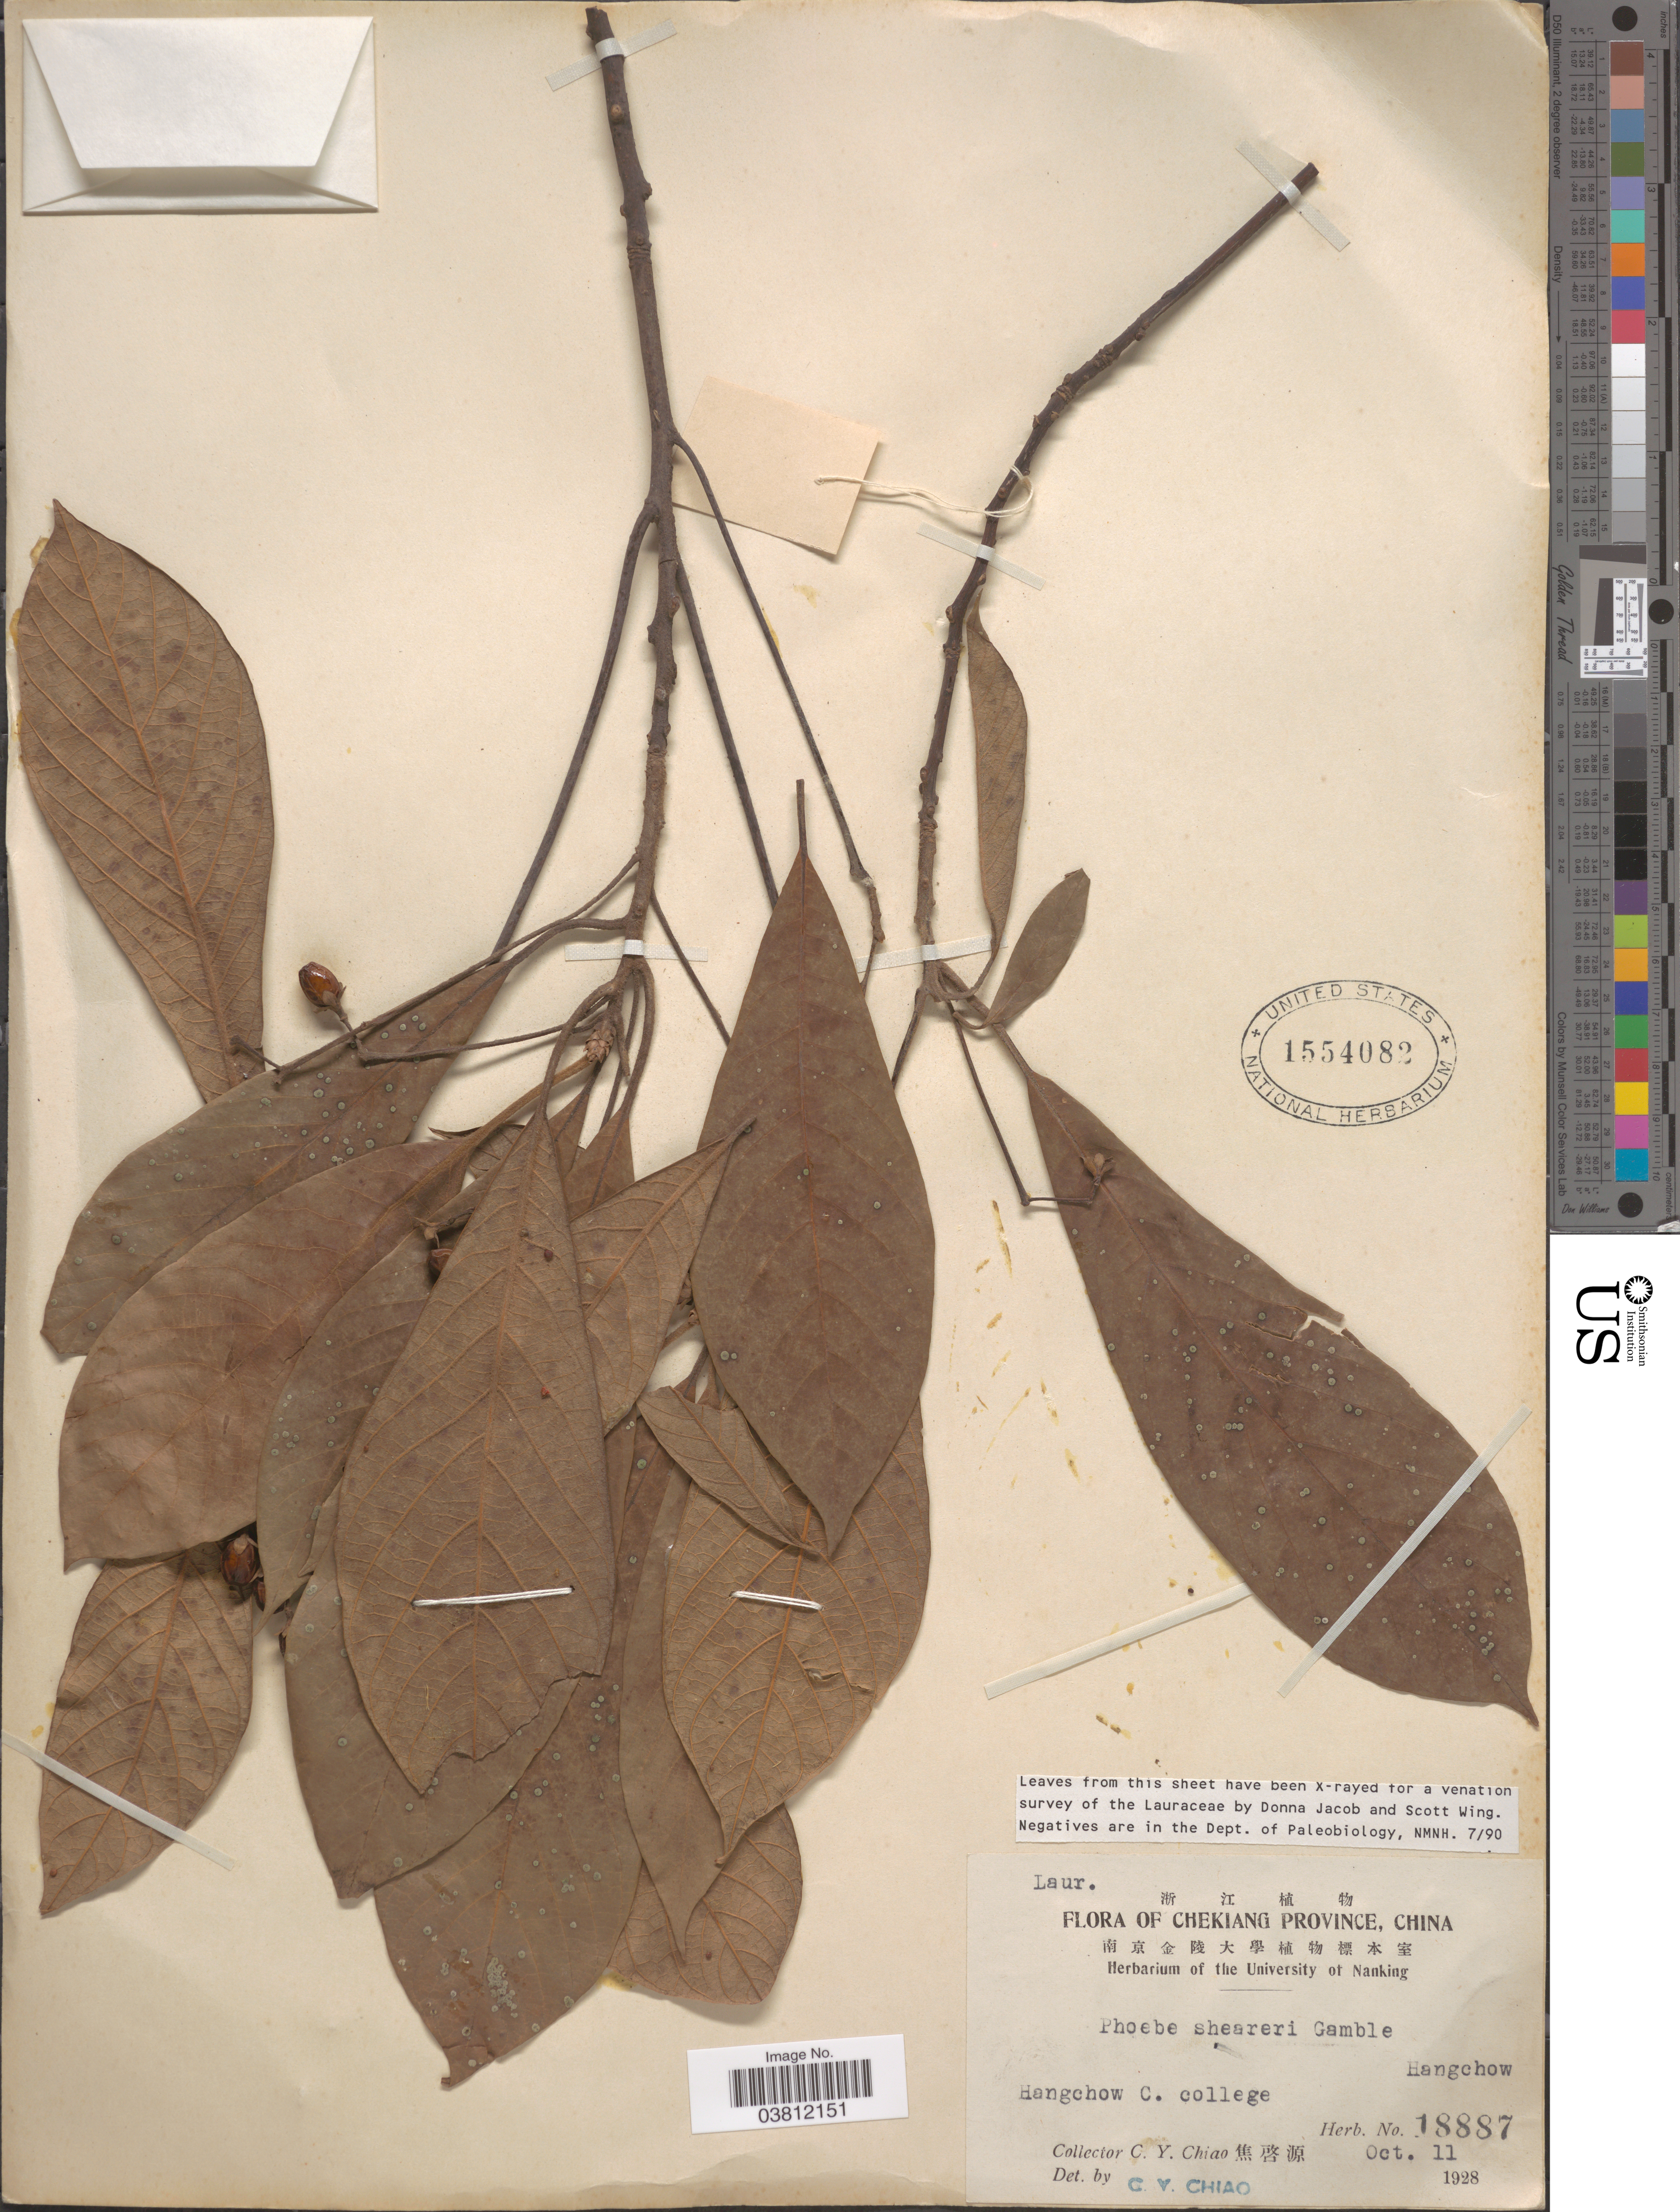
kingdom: Plantae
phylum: Tracheophyta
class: Magnoliopsida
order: Laurales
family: Lauraceae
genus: Phoebe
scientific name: Phoebe sheareri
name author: (Hemsl.) Gamble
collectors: C. Y. Chiao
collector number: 18887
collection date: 1928-10-11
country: China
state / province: Zhejiang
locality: Chekiang Province. Hangchow C. college. Hangchow.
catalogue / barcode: US 1554082